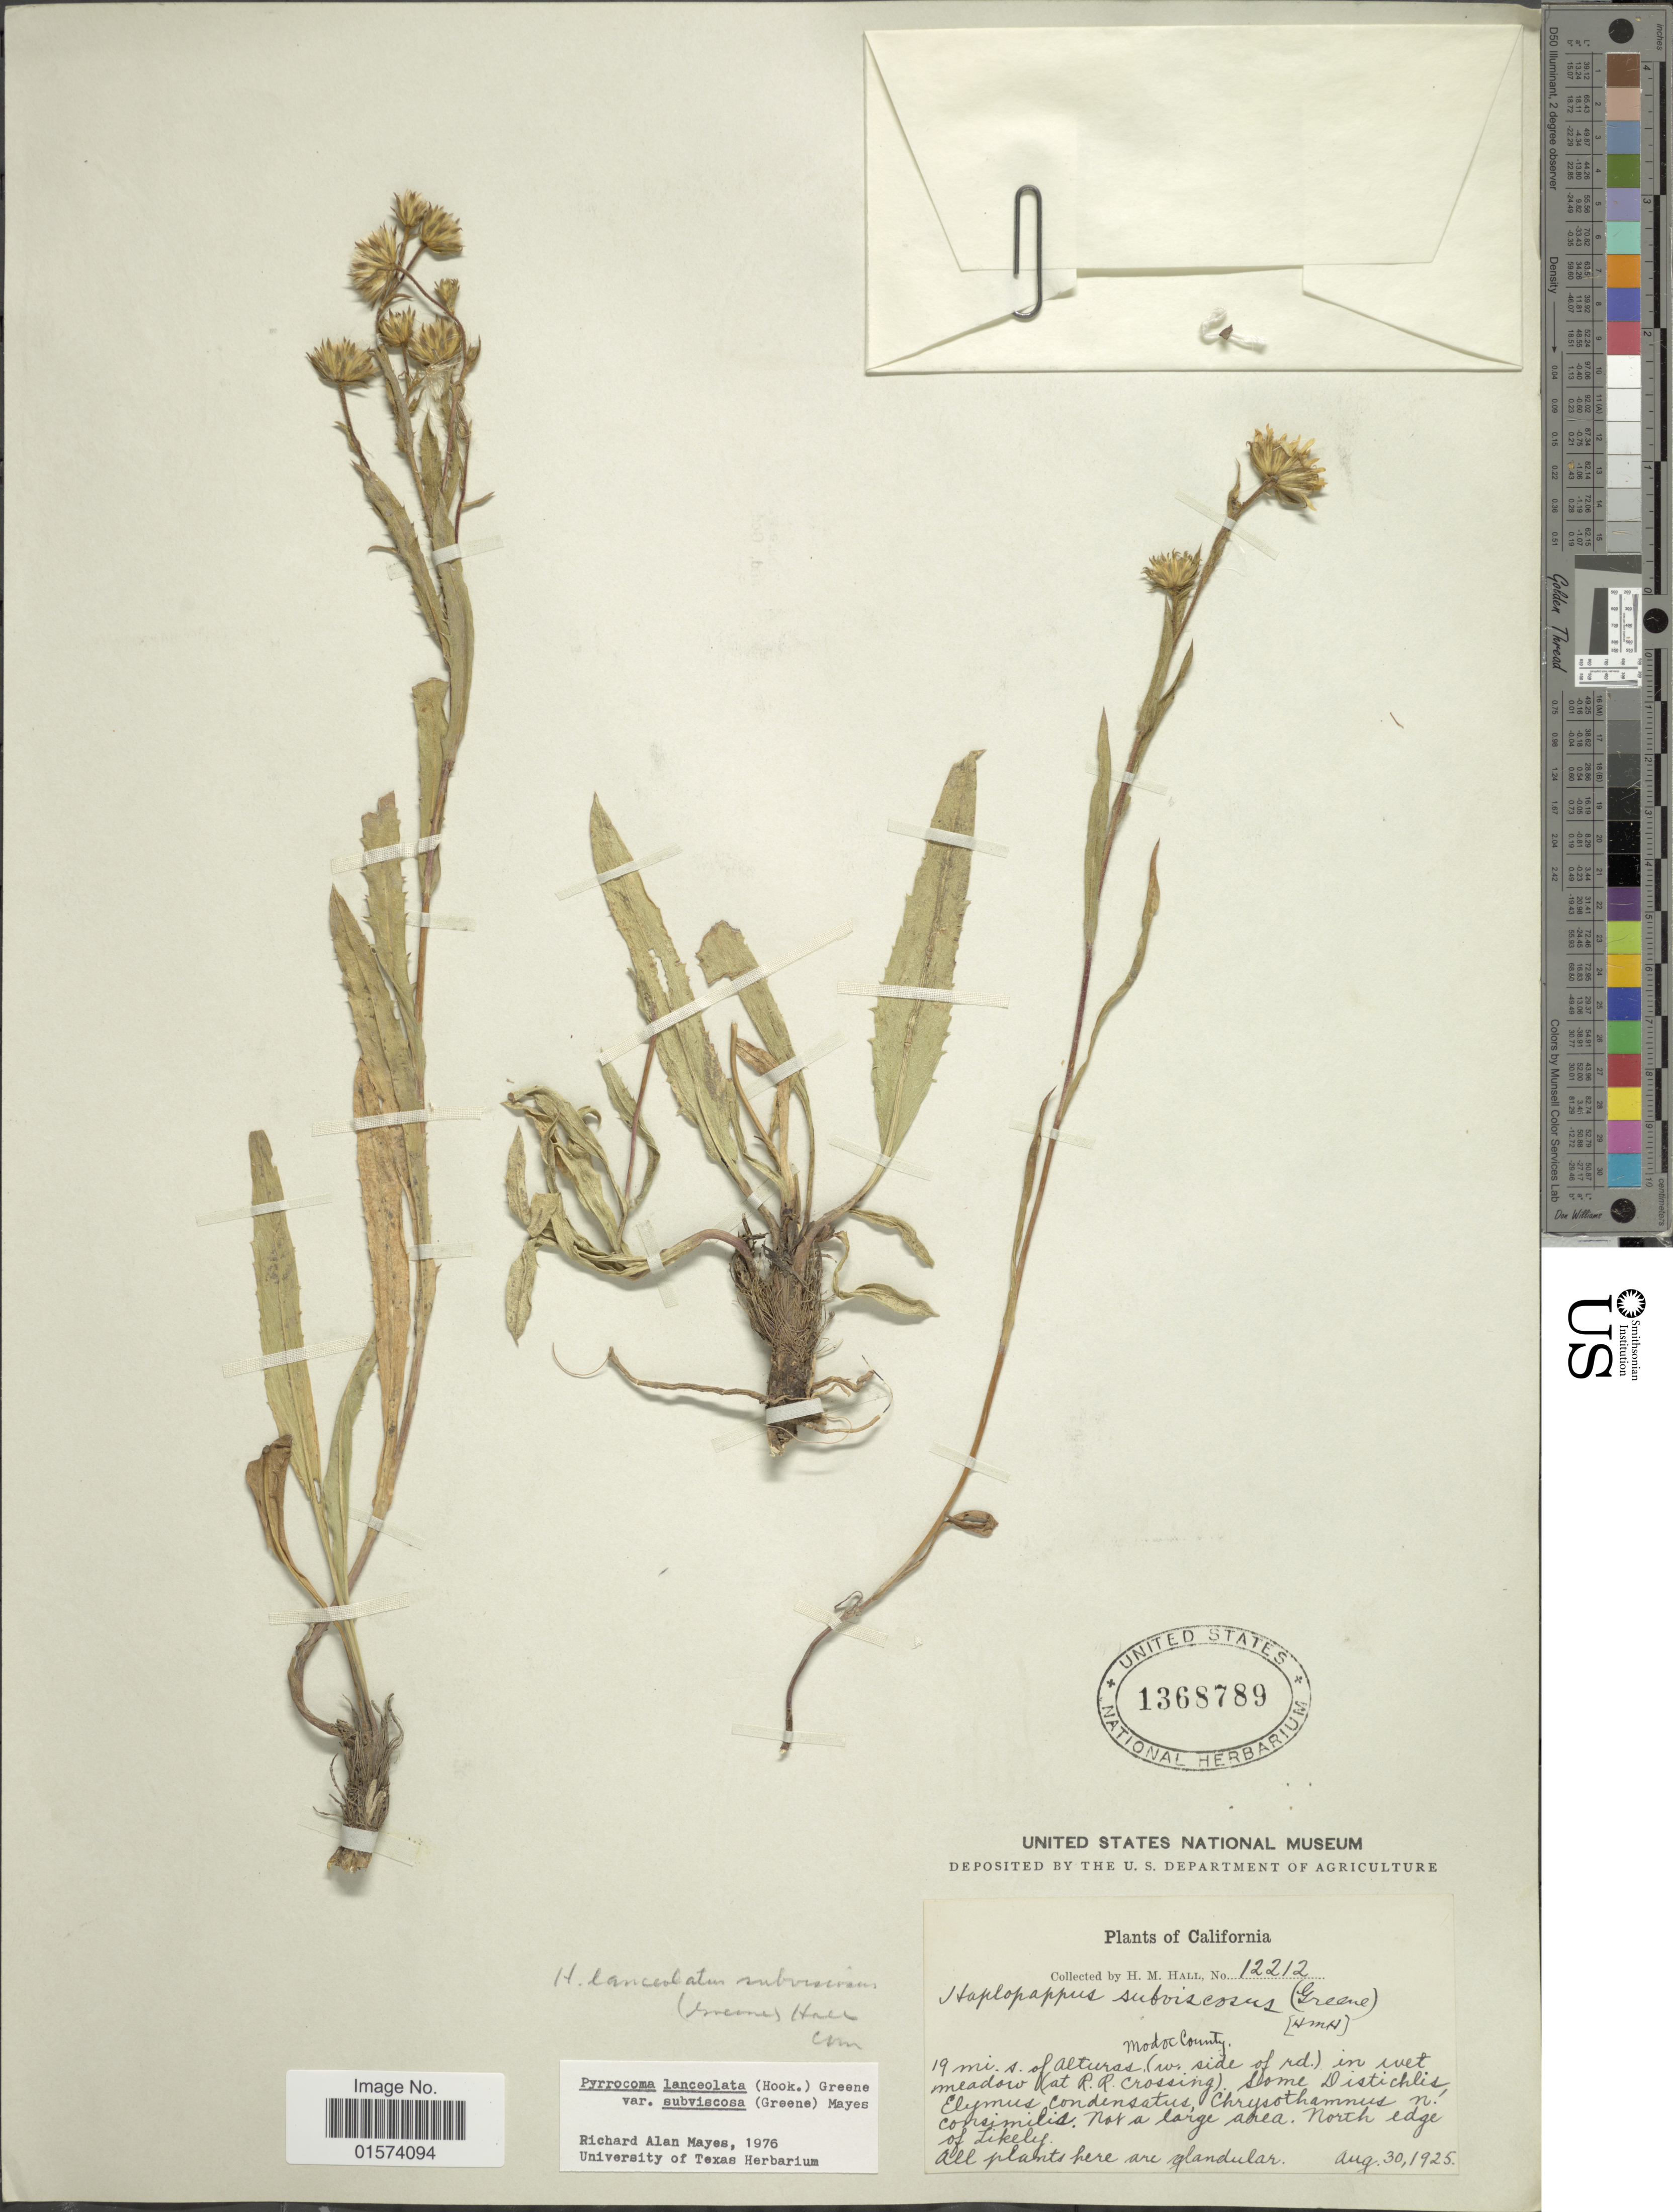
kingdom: Plantae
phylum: Tracheophyta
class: Magnoliopsida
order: Asterales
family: Asteraceae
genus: Pyrrocoma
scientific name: Pyrrocoma lanceolata var. lanceolata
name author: (Hook.) Greene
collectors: H. M. Hall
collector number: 12212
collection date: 1925-08-30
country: United States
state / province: California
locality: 19 mi. S. of Alturas (w side of rd) in wet meadow (at R. R. Crossing), not a large area, north edge of Likely, all plants here are glandular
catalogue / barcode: US 1368789